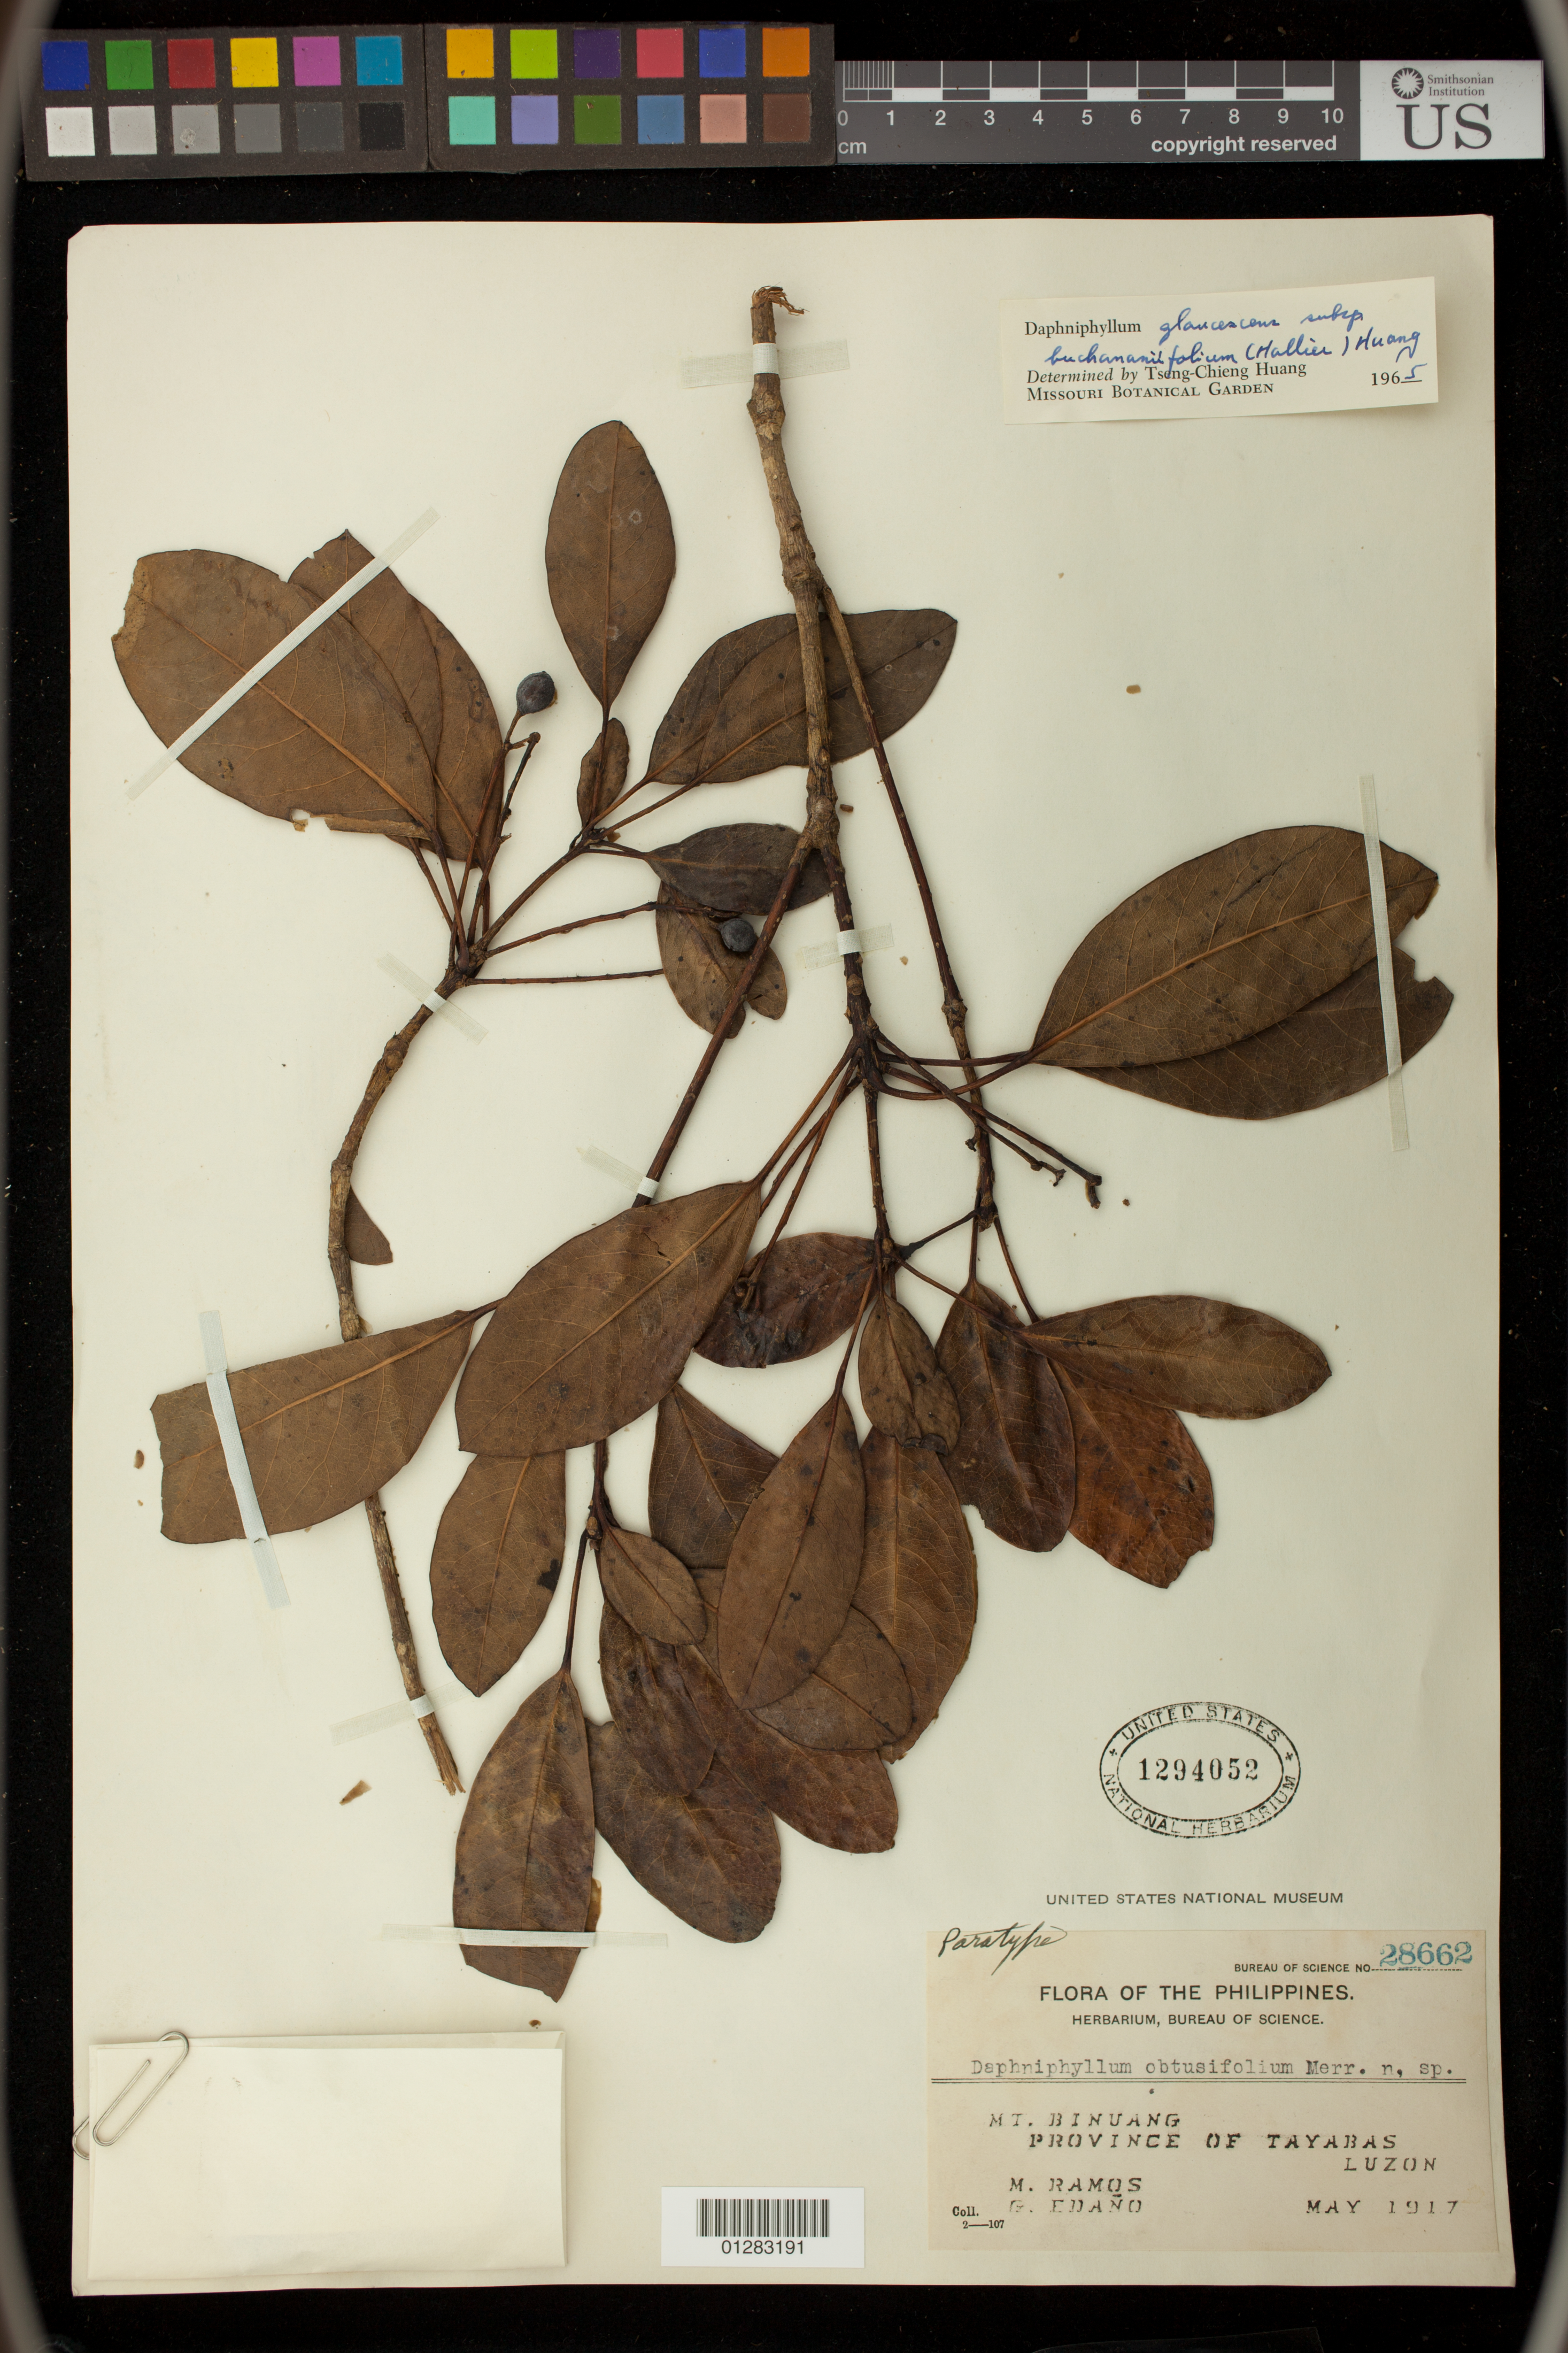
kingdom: Plantae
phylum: Tracheophyta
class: Magnoliopsida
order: Saxifragales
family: Daphniphyllaceae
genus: Daphniphyllum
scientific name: Daphniphyllum glaucescens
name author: Blume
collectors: M. Ramos & G. Edaño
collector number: Bur. Sci. 28662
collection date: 1917-05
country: Philippines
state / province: Calabarzon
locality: Mt. Binuang, Province of Tayabas, Luzon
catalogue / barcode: US 1294052